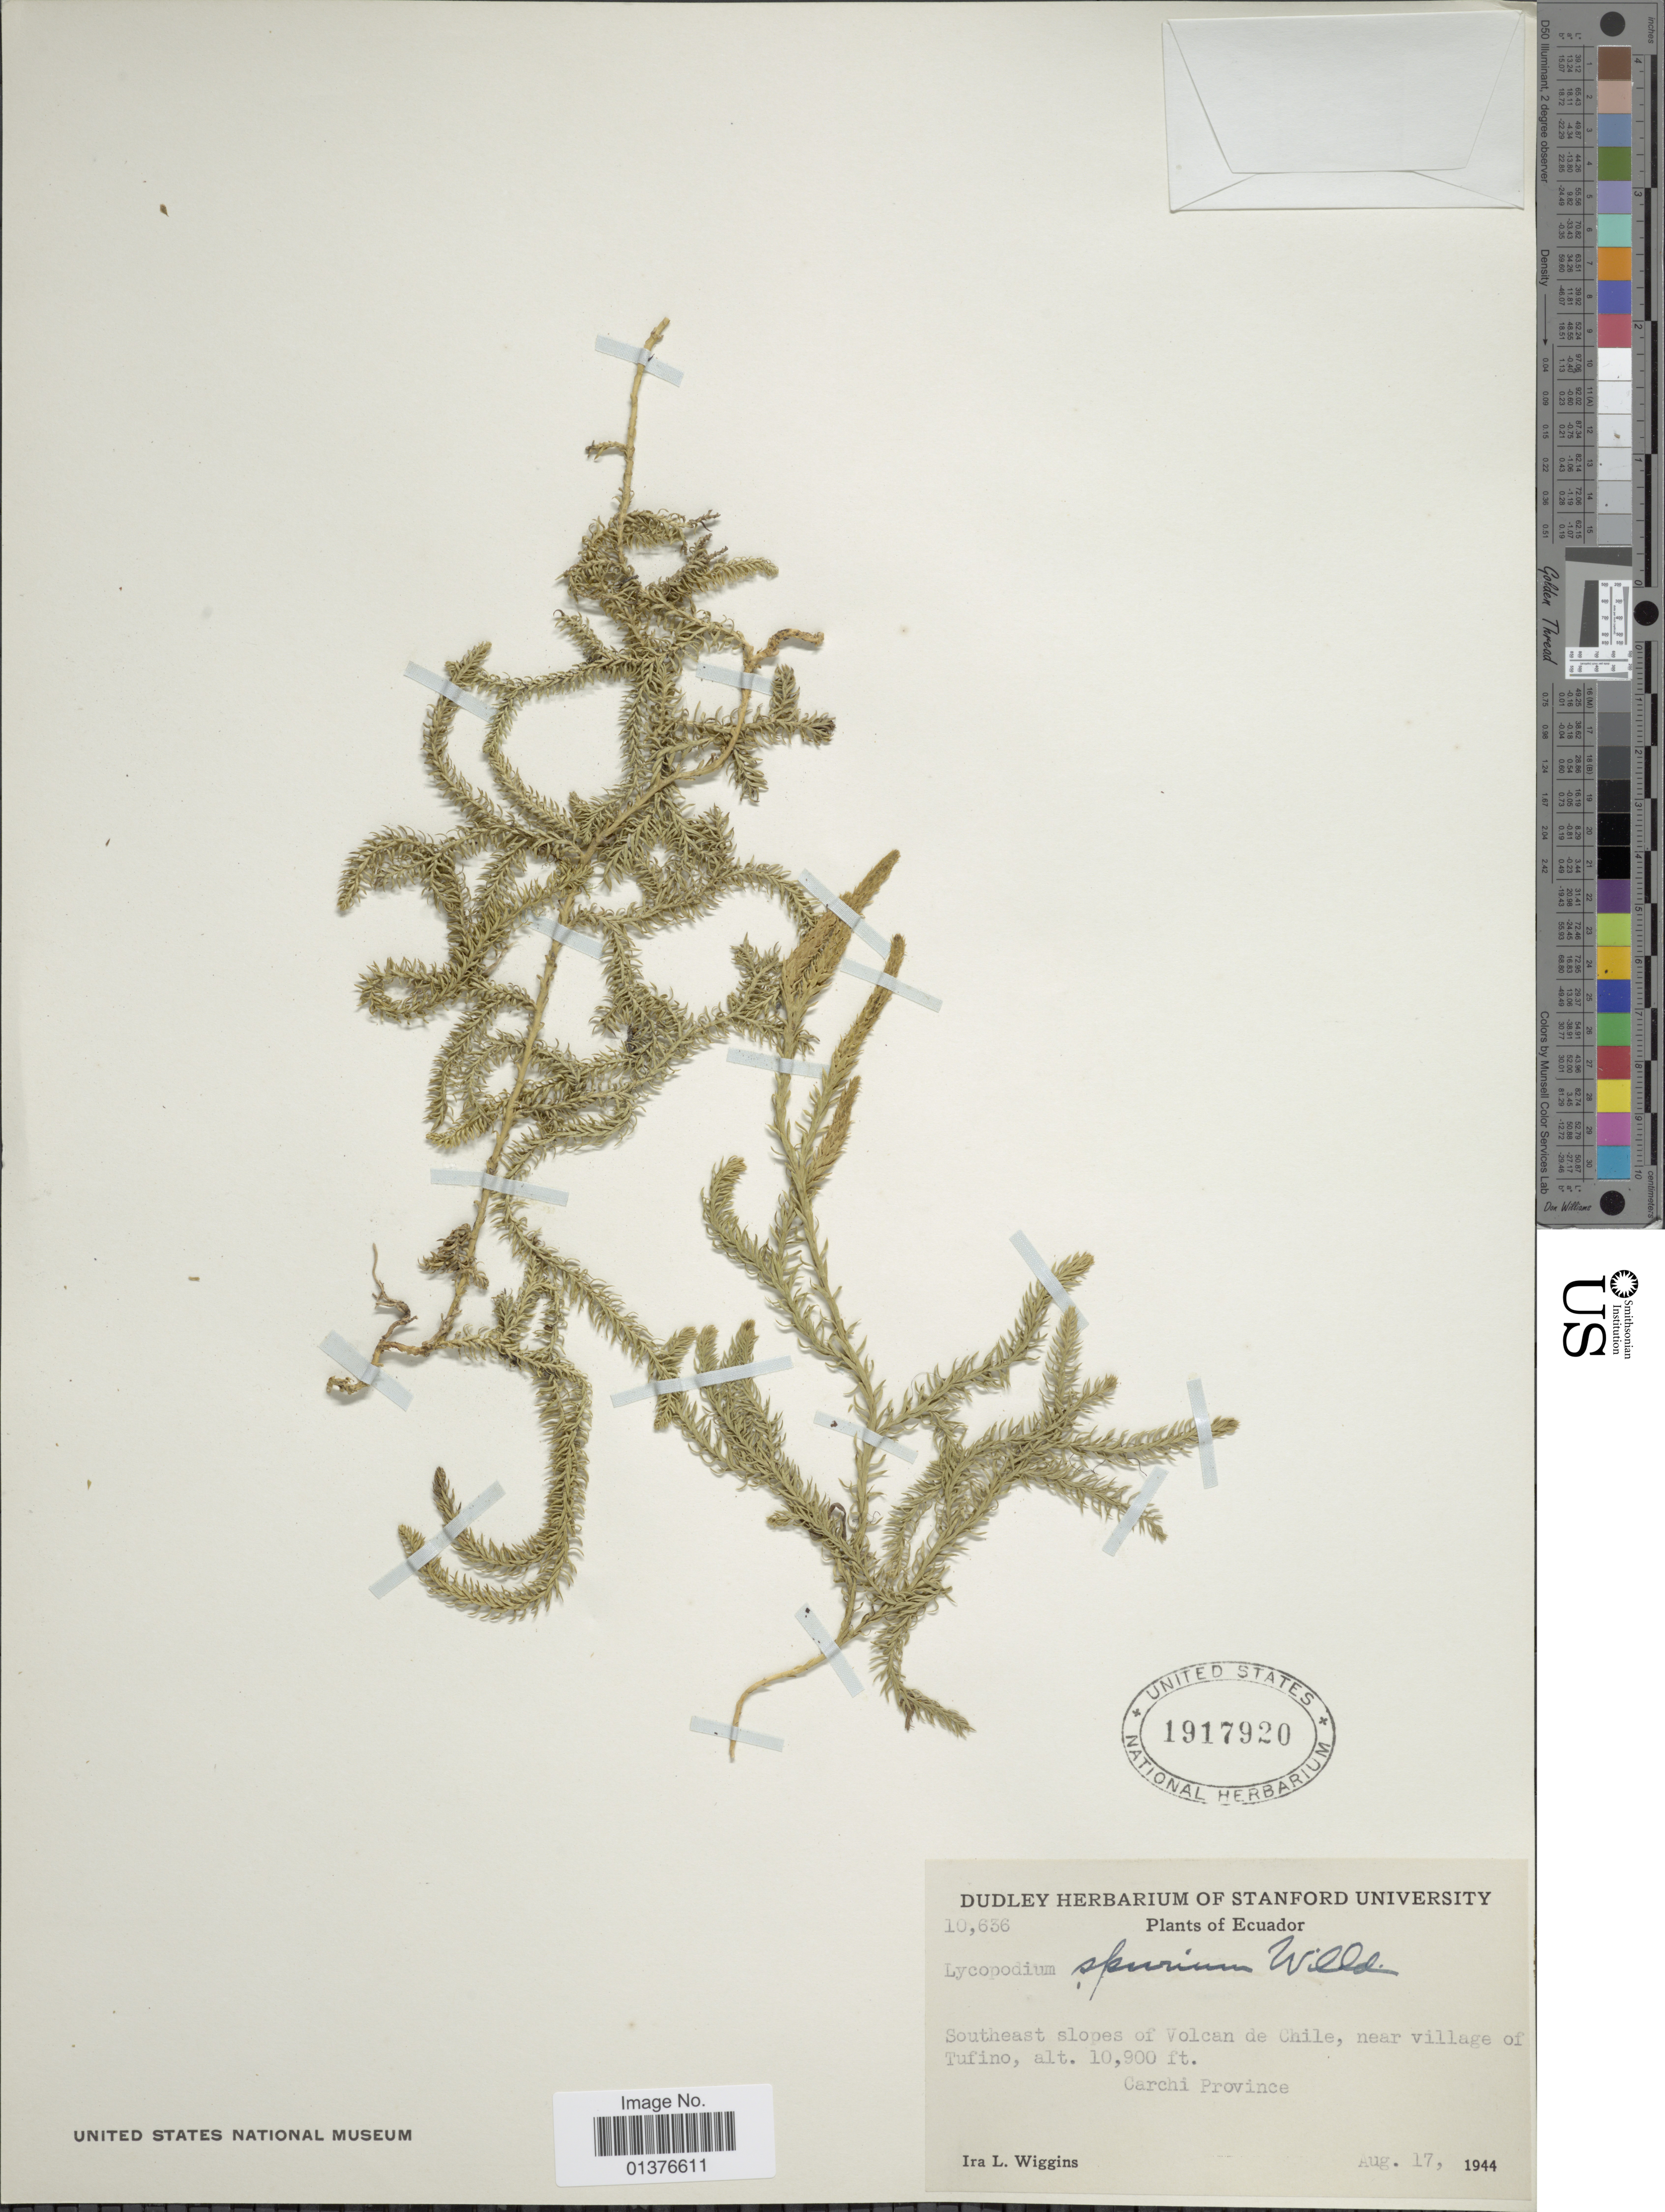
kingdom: Plantae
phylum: Tracheophyta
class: Lycopodiopsida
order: Lycopodiales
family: Lycopodiaceae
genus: Austrolycopodium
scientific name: Austrolycopodium magellanicum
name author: (P. Beauv.) Holub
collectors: I. L. Wiggins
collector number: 10636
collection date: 1944-08-17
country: Ecuador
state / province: Carchi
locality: Southeast slopes of Volcan de Chile, near village of Tufino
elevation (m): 3322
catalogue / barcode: US 1917920